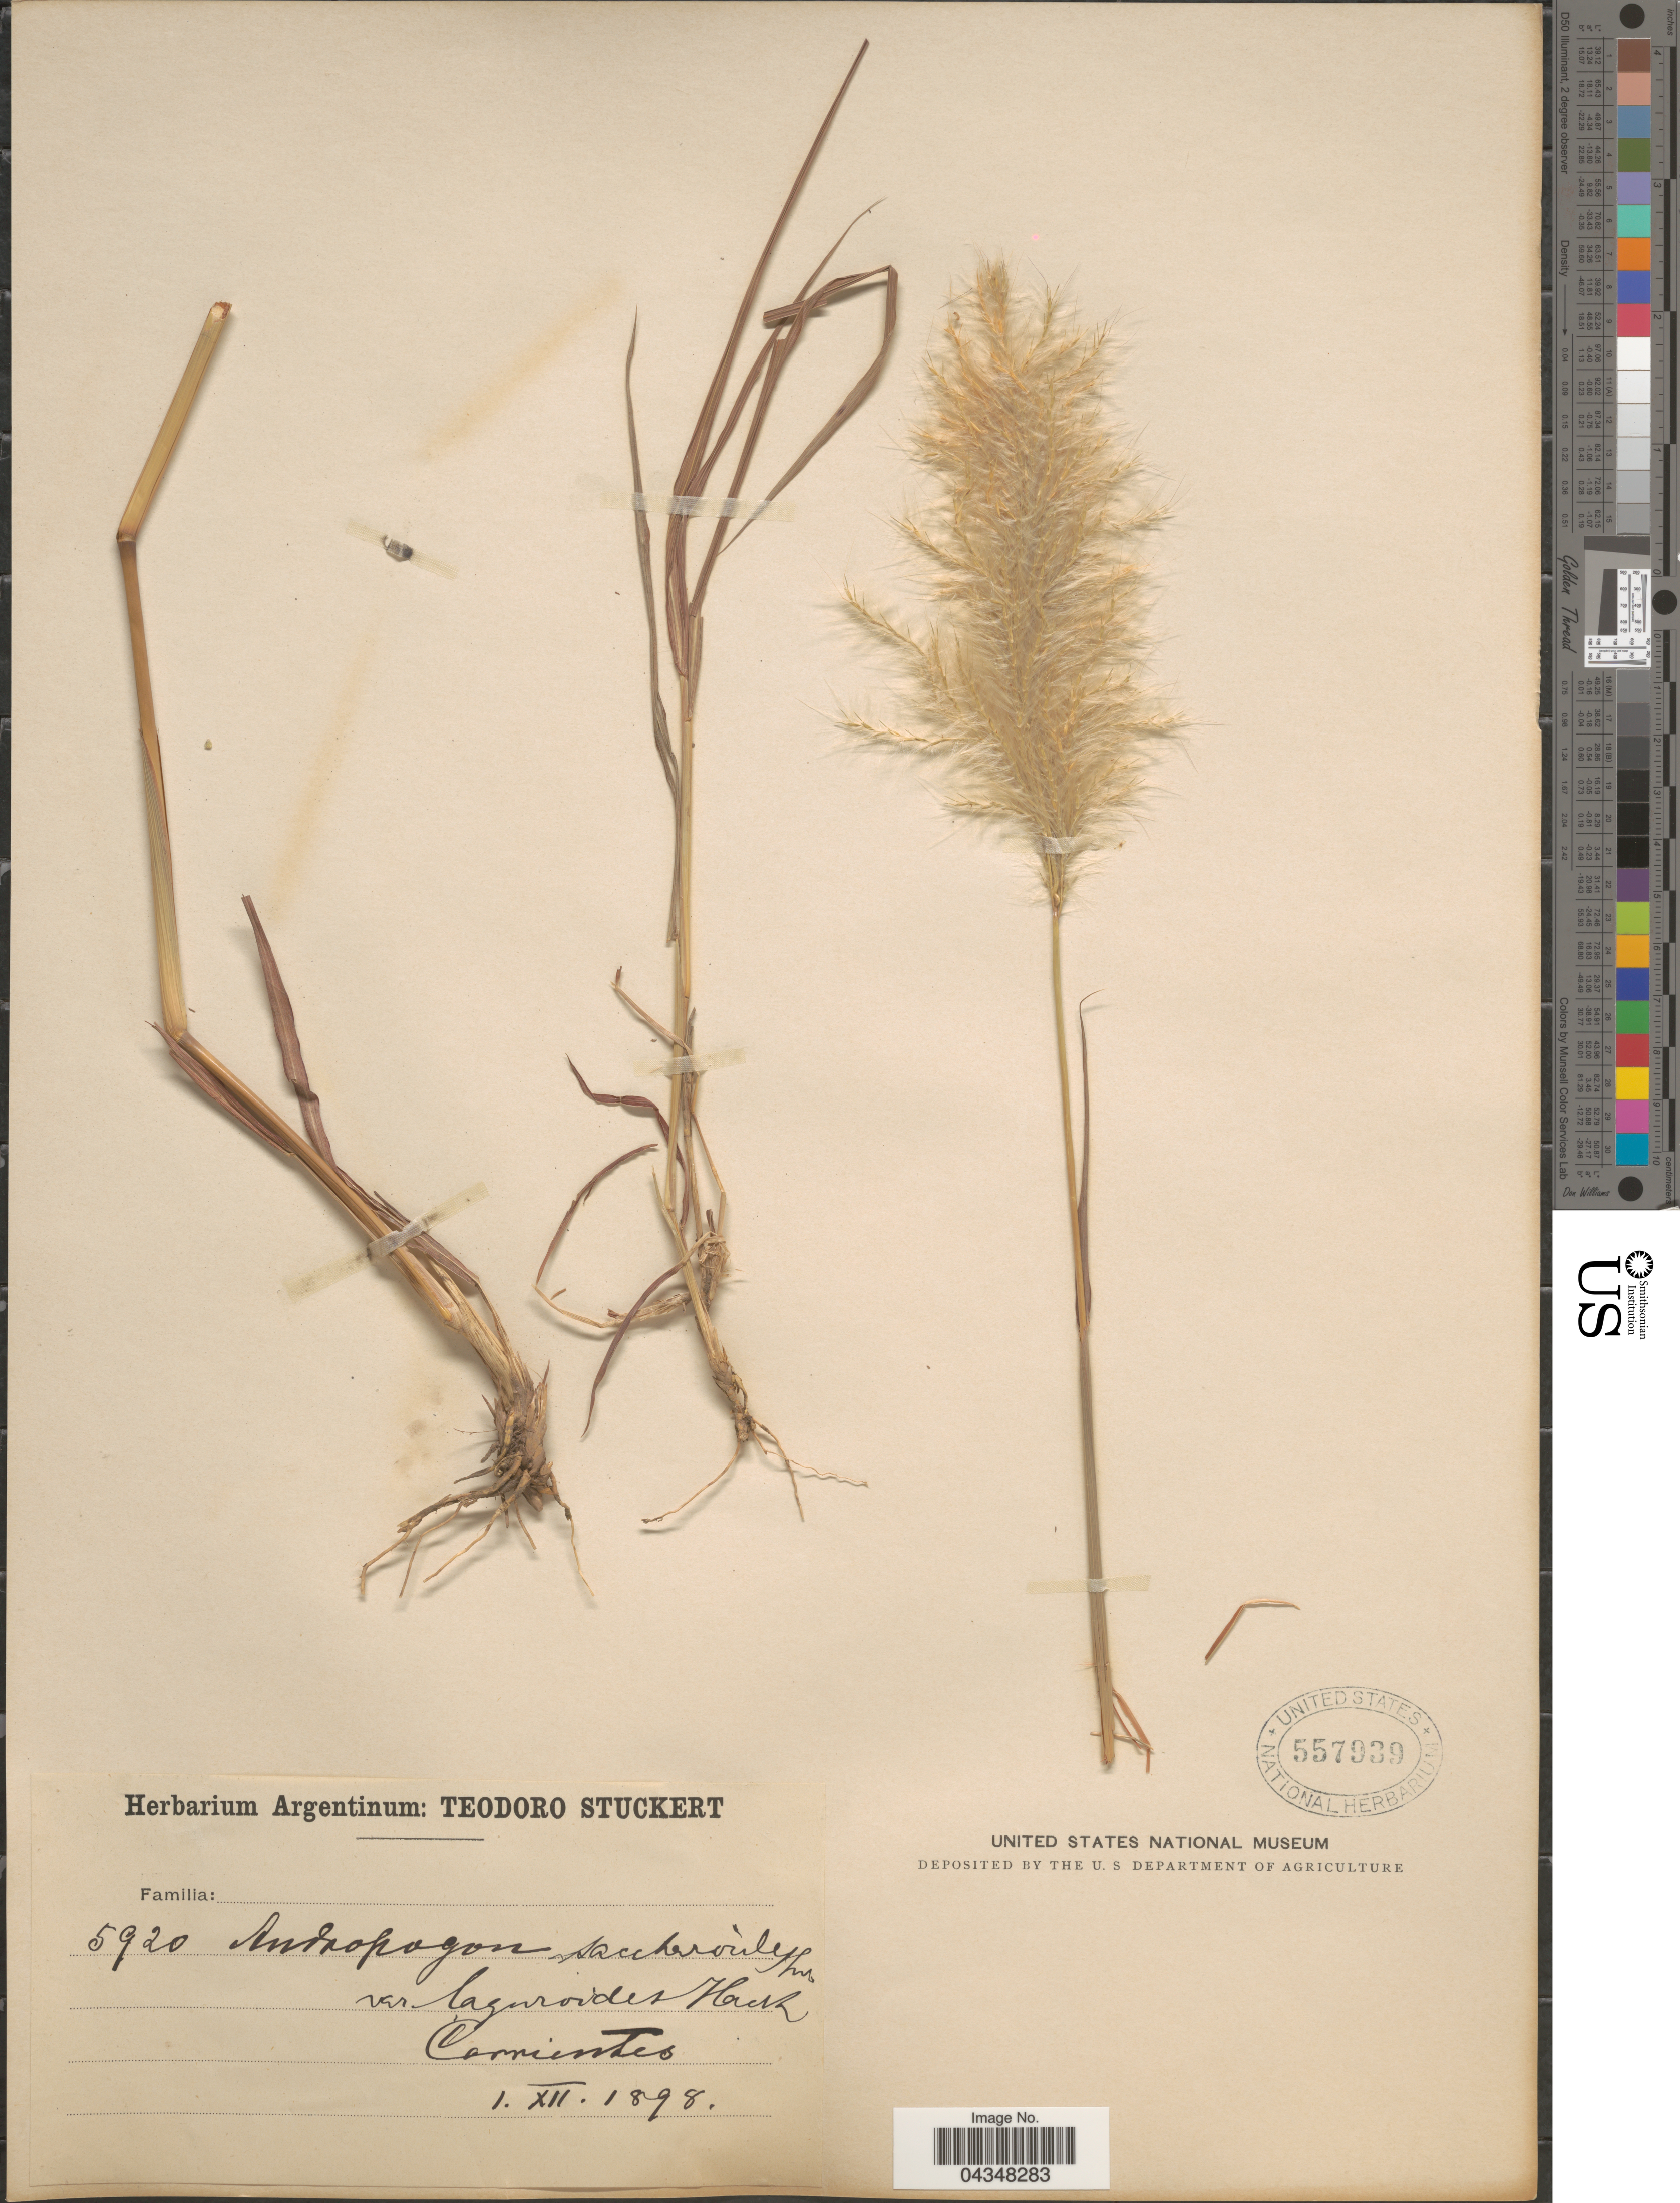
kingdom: Plantae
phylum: Tracheophyta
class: Liliopsida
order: Poales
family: Poaceae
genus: Bothriochloa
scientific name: Bothriochloa laguroides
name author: (DC.) Herter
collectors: T. Stuckert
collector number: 5920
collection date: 1898-12-01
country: Argentina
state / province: Corrientes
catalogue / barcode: US 557939